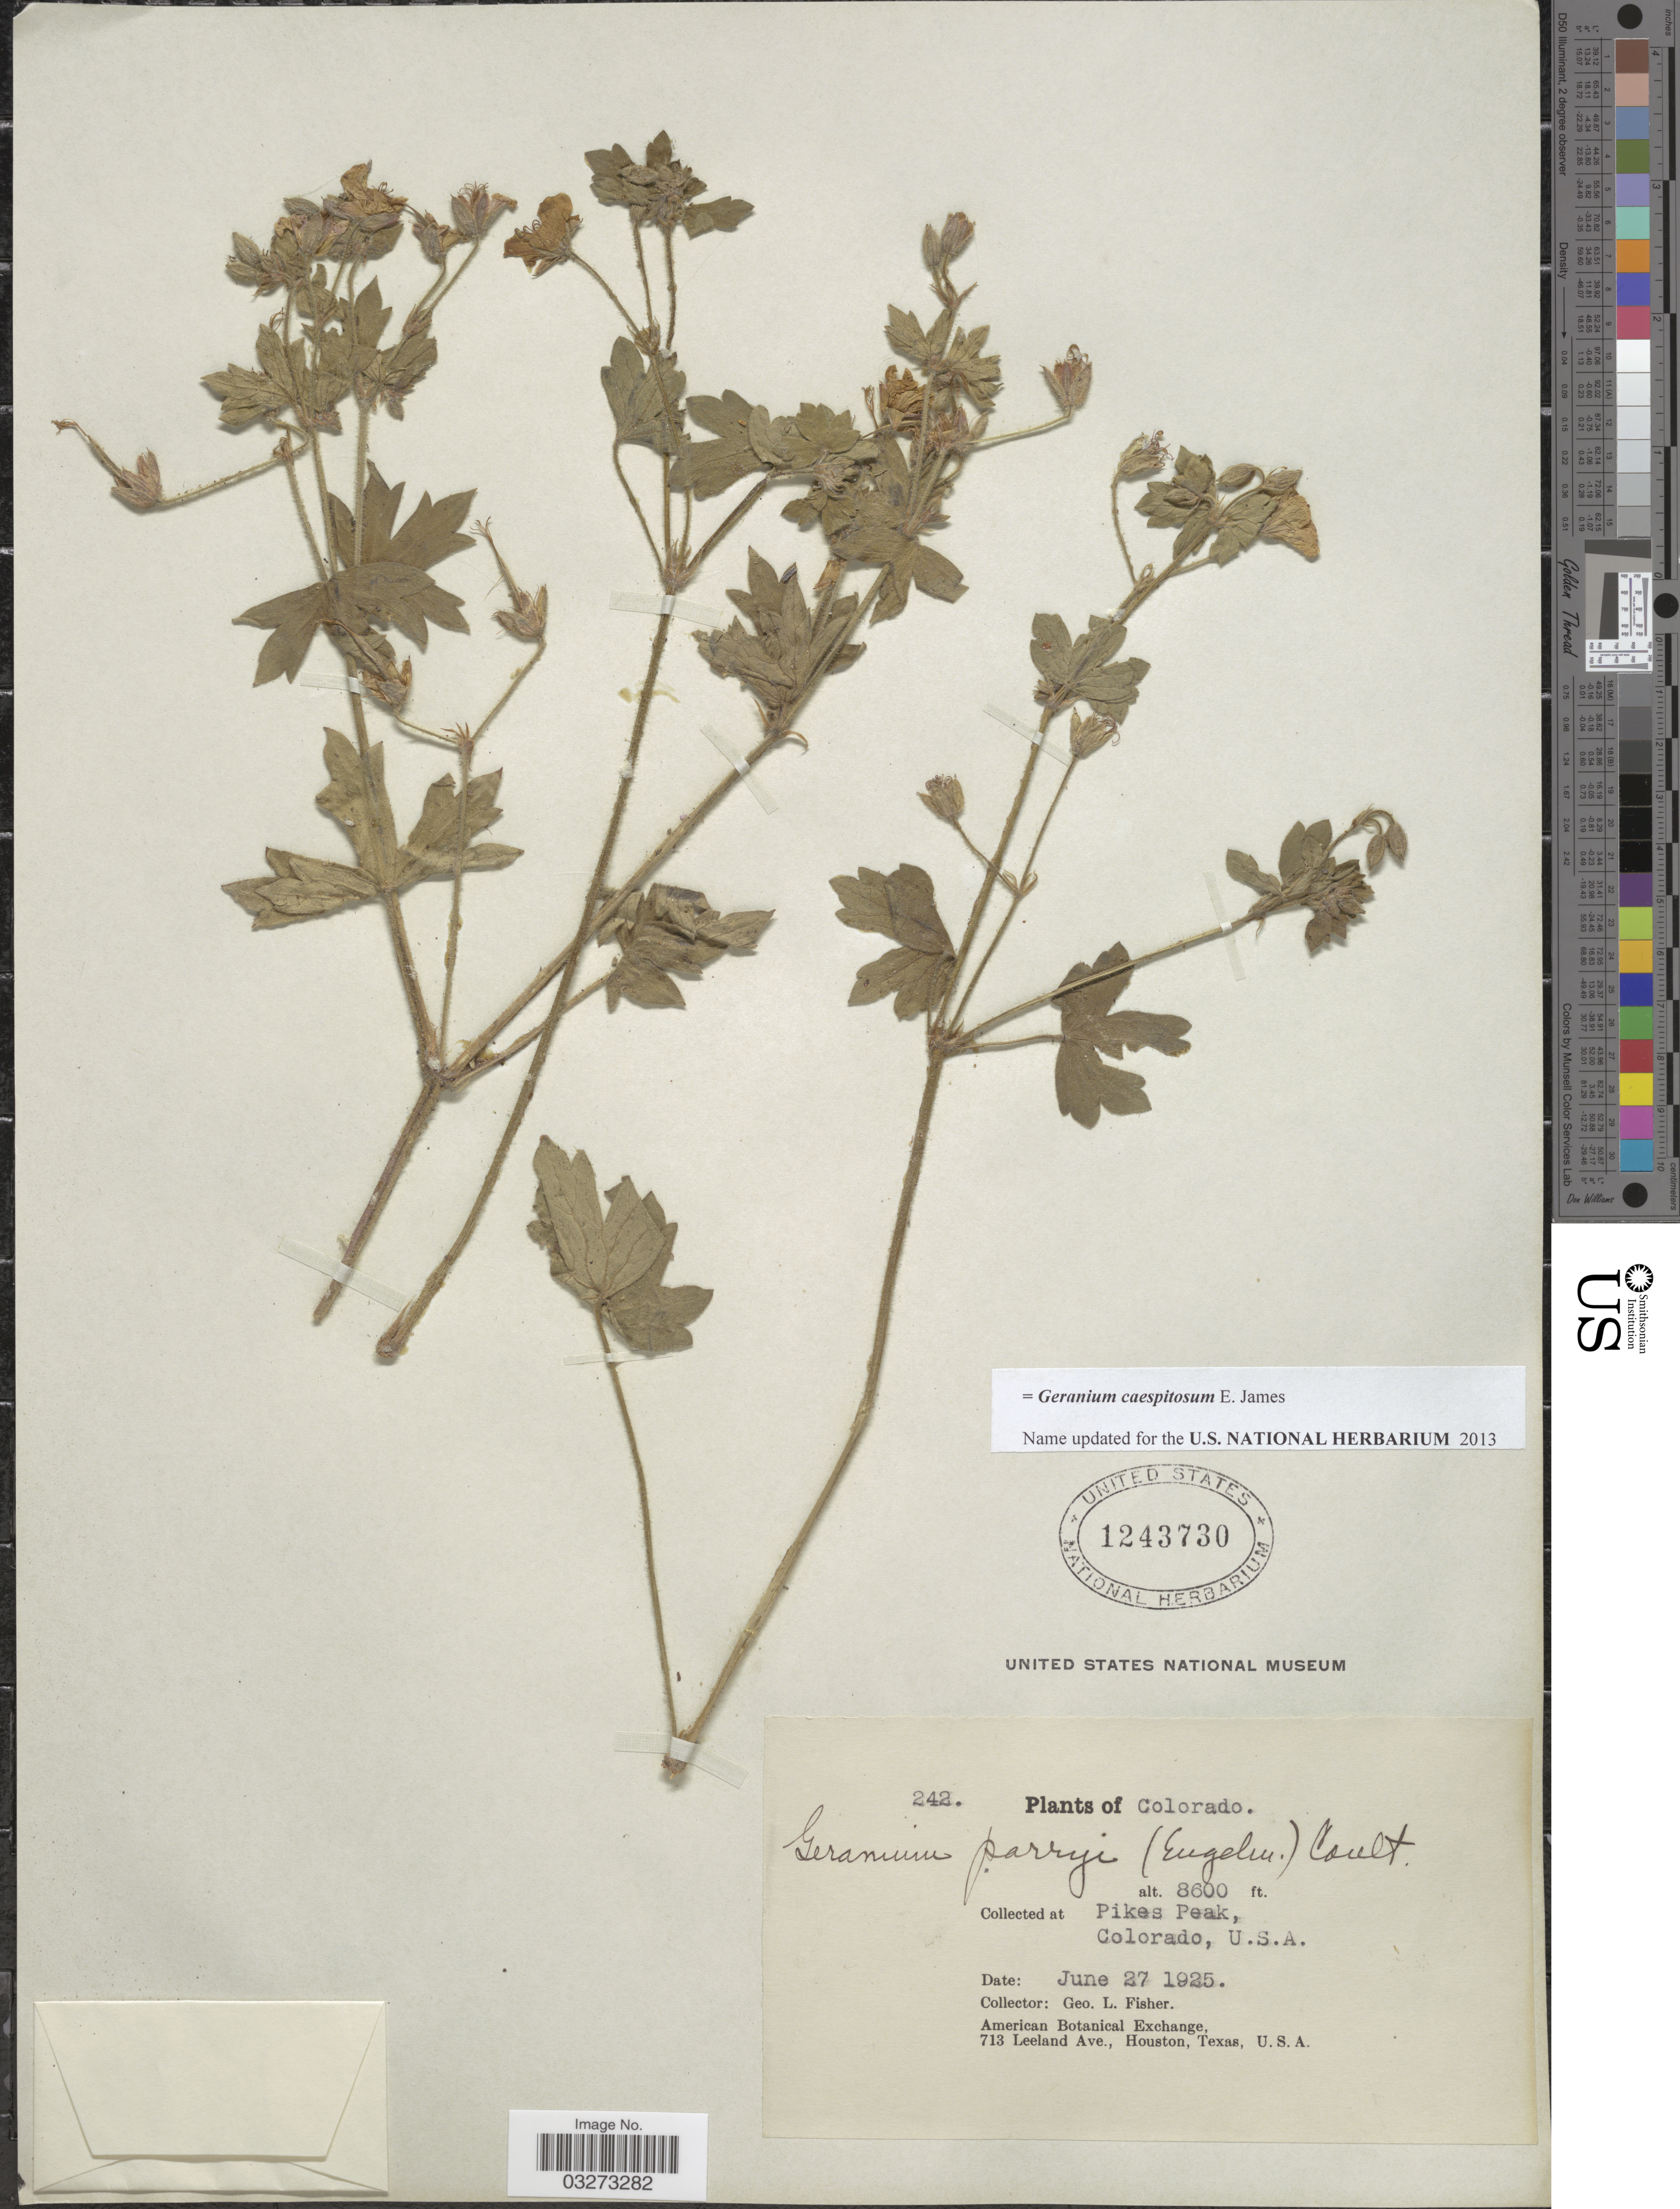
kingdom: Plantae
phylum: Tracheophyta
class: Magnoliopsida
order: Geraniales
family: Geraniaceae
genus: Geranium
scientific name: Geranium caespitosum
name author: E. James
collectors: G. L. Fisher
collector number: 242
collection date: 1925-06-27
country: United States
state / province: Colorado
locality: Pikes Peak.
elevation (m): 2621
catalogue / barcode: US 1243730